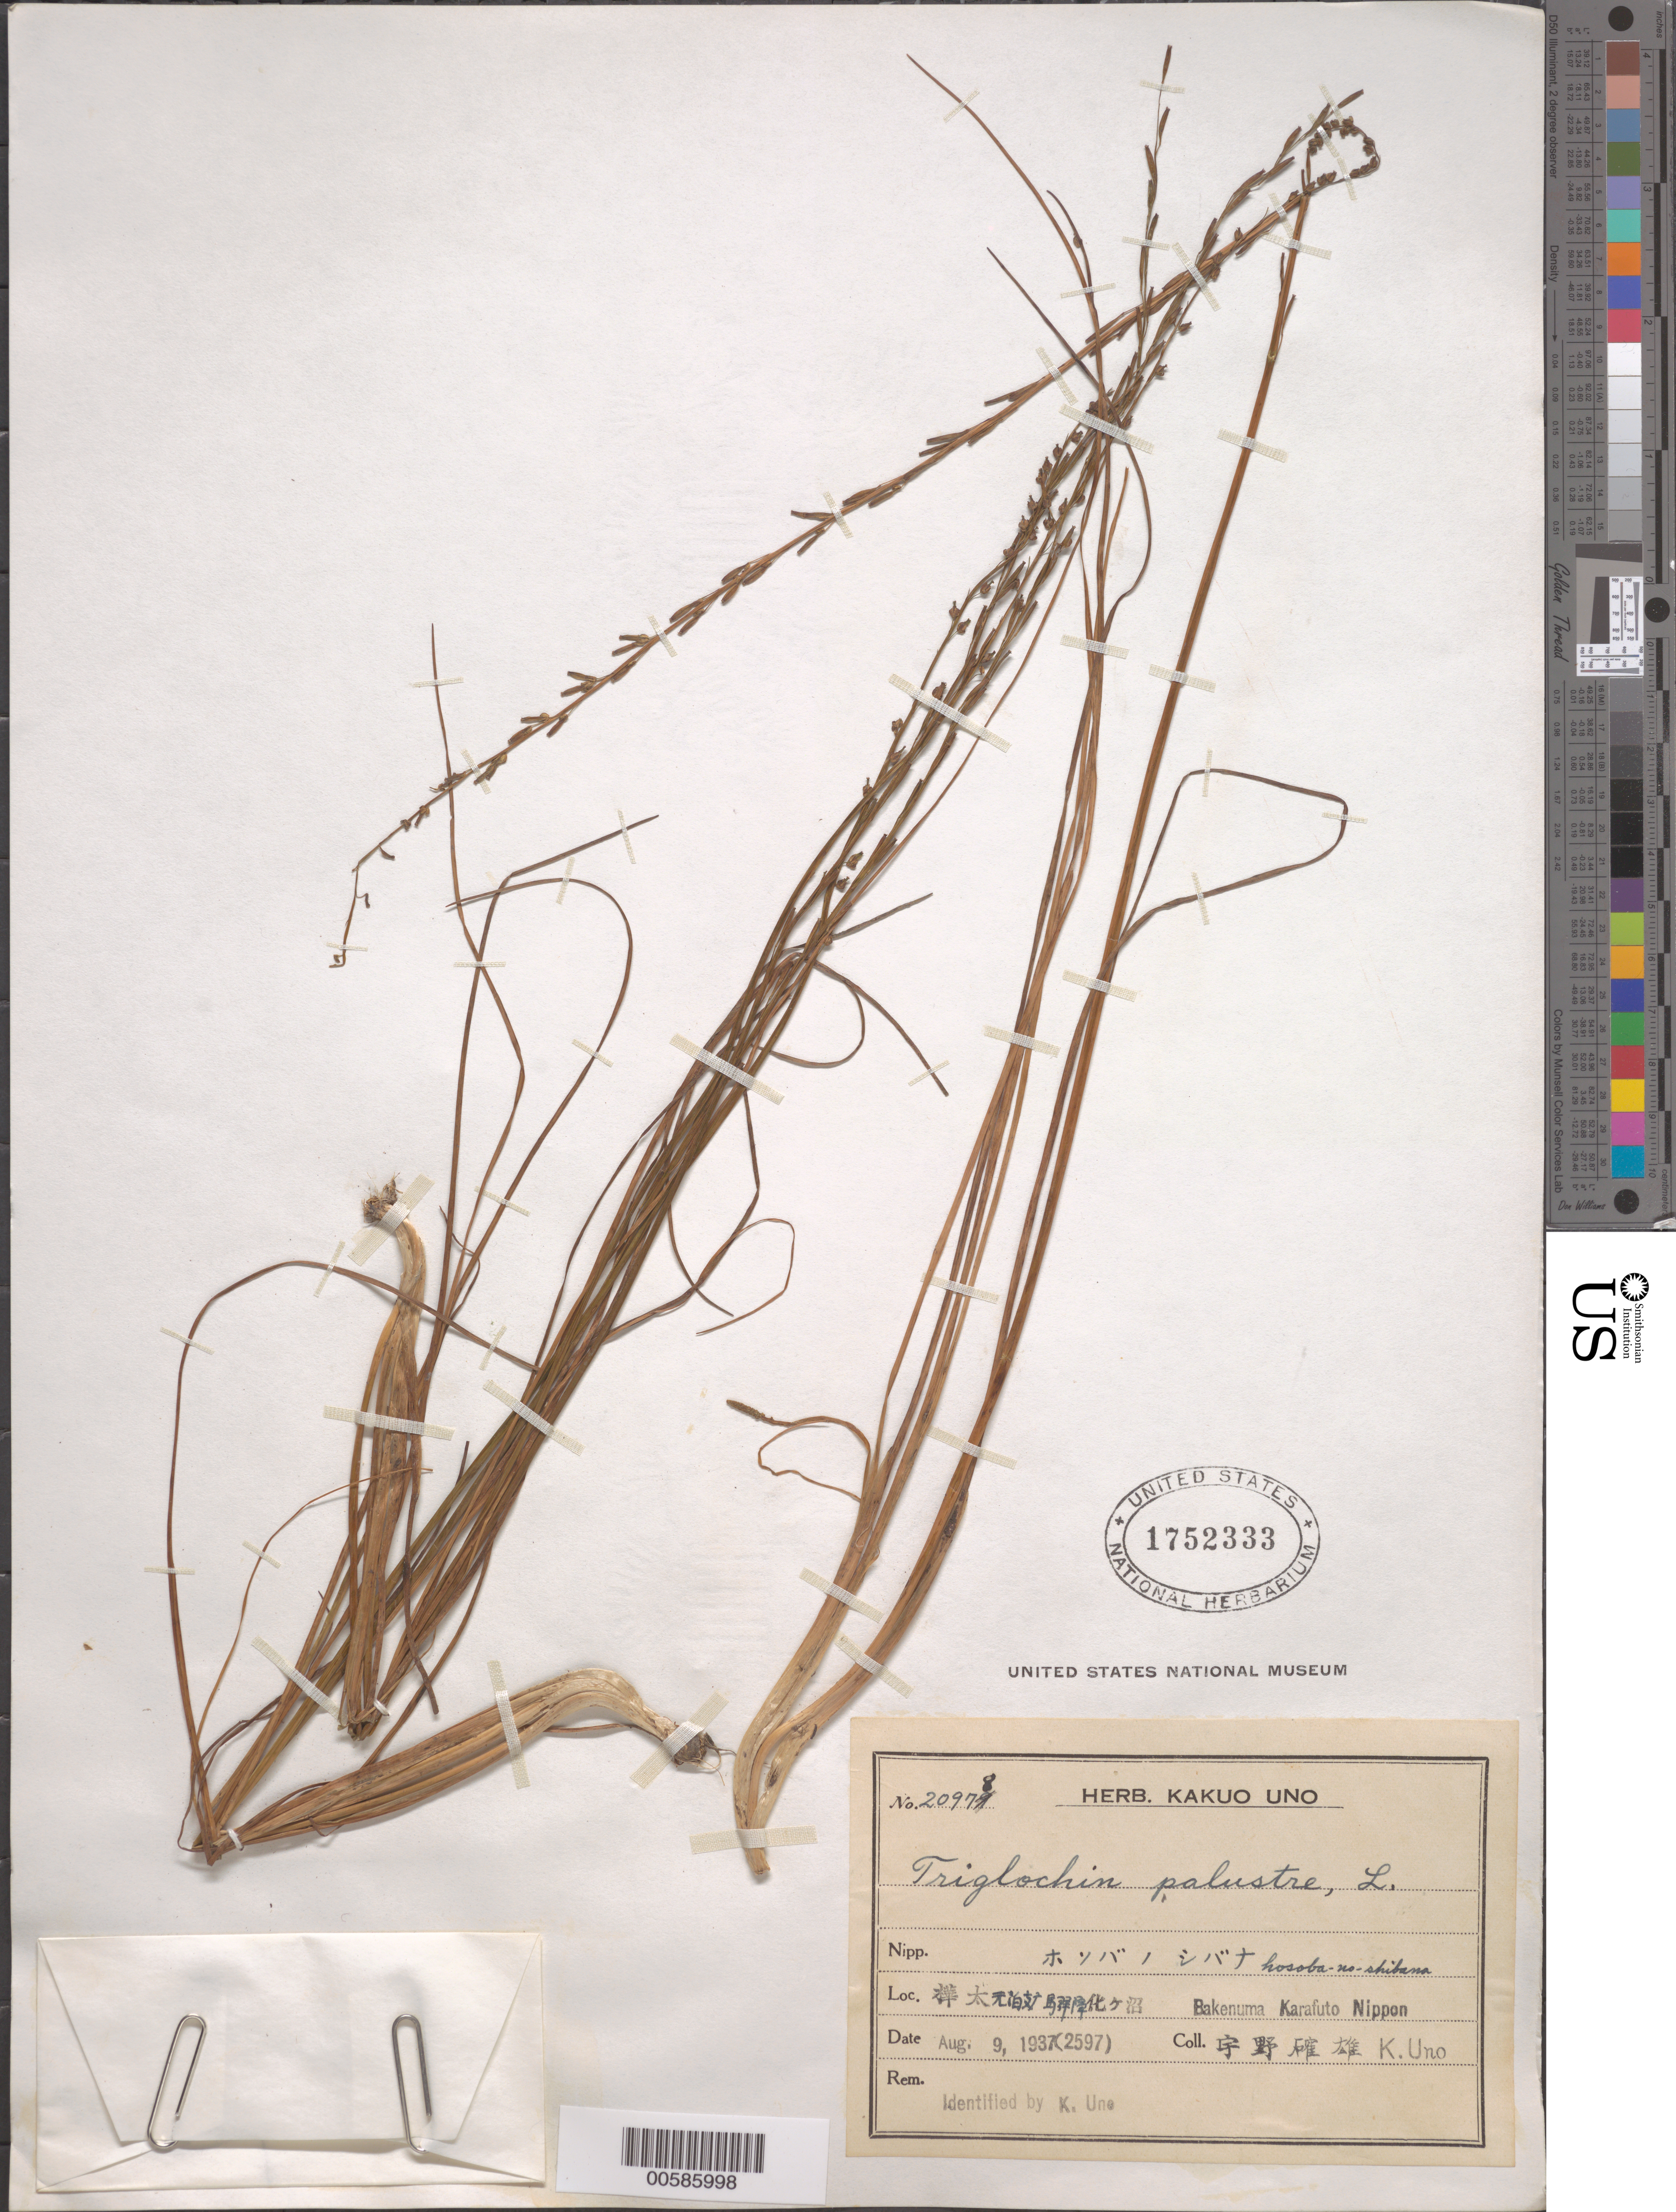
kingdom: Plantae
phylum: Tracheophyta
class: Liliopsida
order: Alismatales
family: Juncaginaceae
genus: Triglochin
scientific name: Triglochin palustris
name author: L.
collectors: K. Uno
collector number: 20978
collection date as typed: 09 Aug 1937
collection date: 1937-08-09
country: Japan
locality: Bakenuma Karafuto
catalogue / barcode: US 1752333